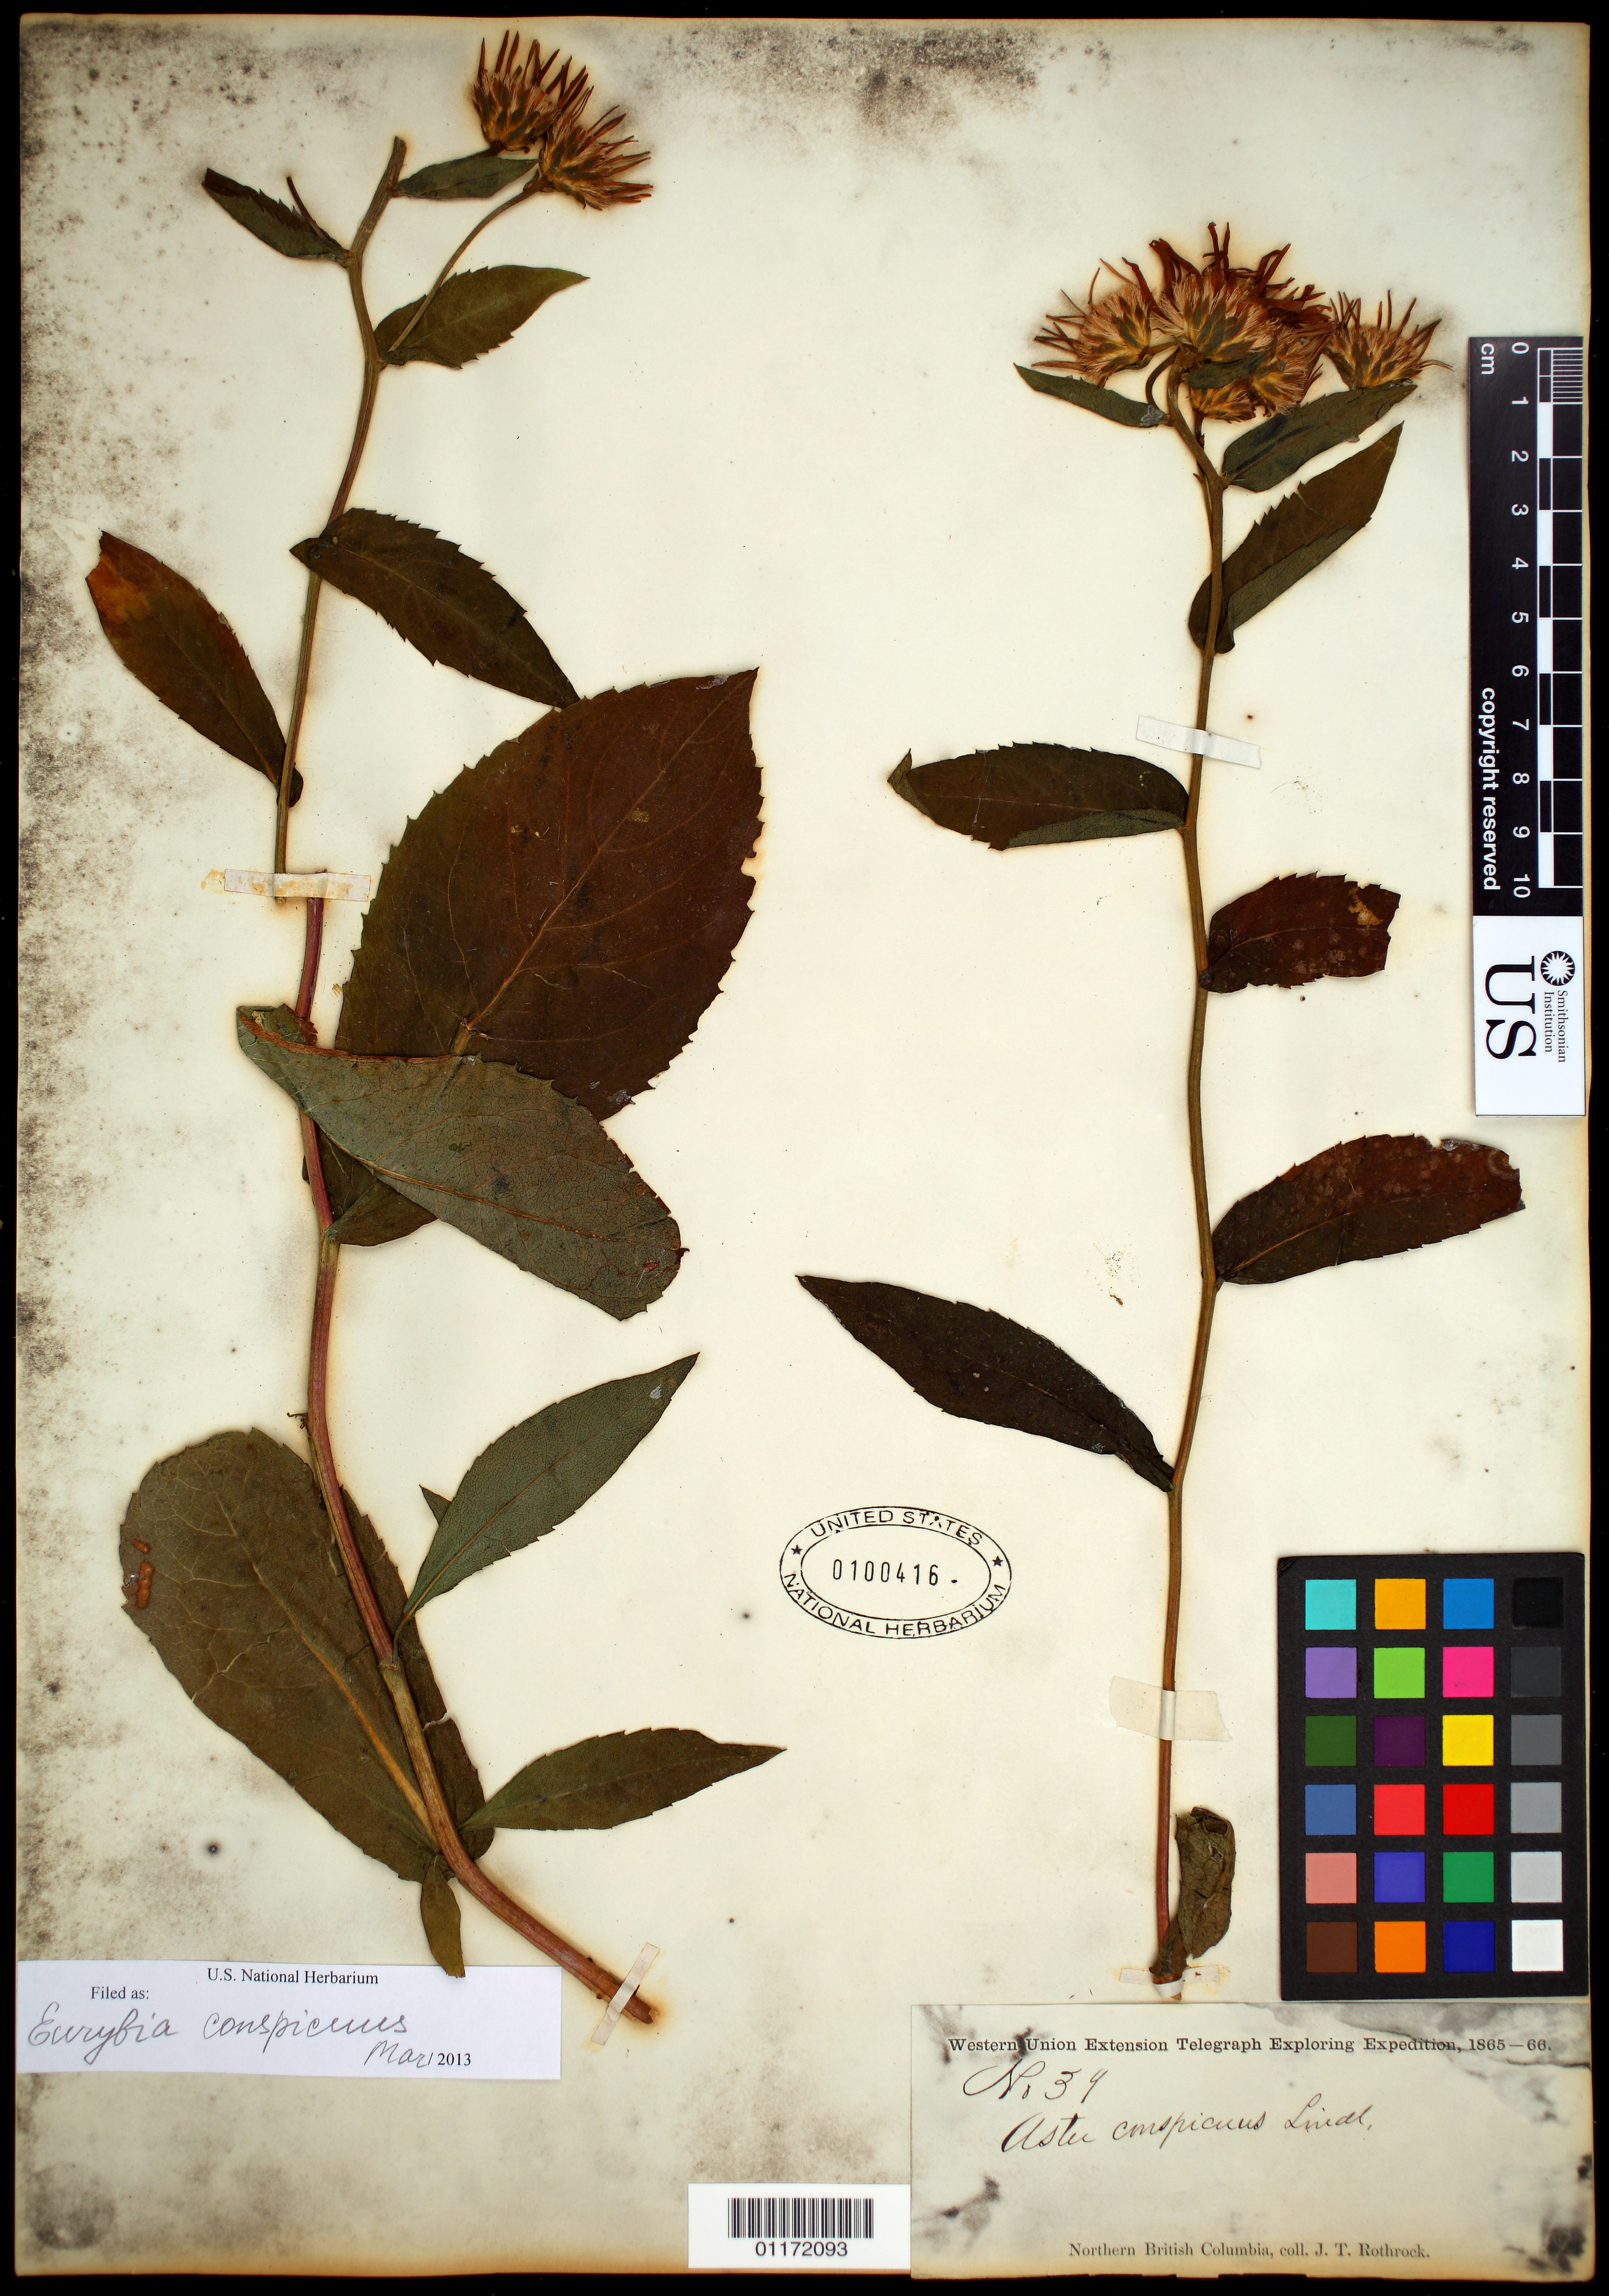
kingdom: Plantae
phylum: Tracheophyta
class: Magnoliopsida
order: Asterales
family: Asteraceae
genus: Eurybia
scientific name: Eurybia conspicua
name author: (Lindl.) G.L. Nesom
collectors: J. T. Rothrock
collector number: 34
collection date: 1865/1866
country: Canada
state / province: British Columbia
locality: Northern British Columbia.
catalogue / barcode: US 100416